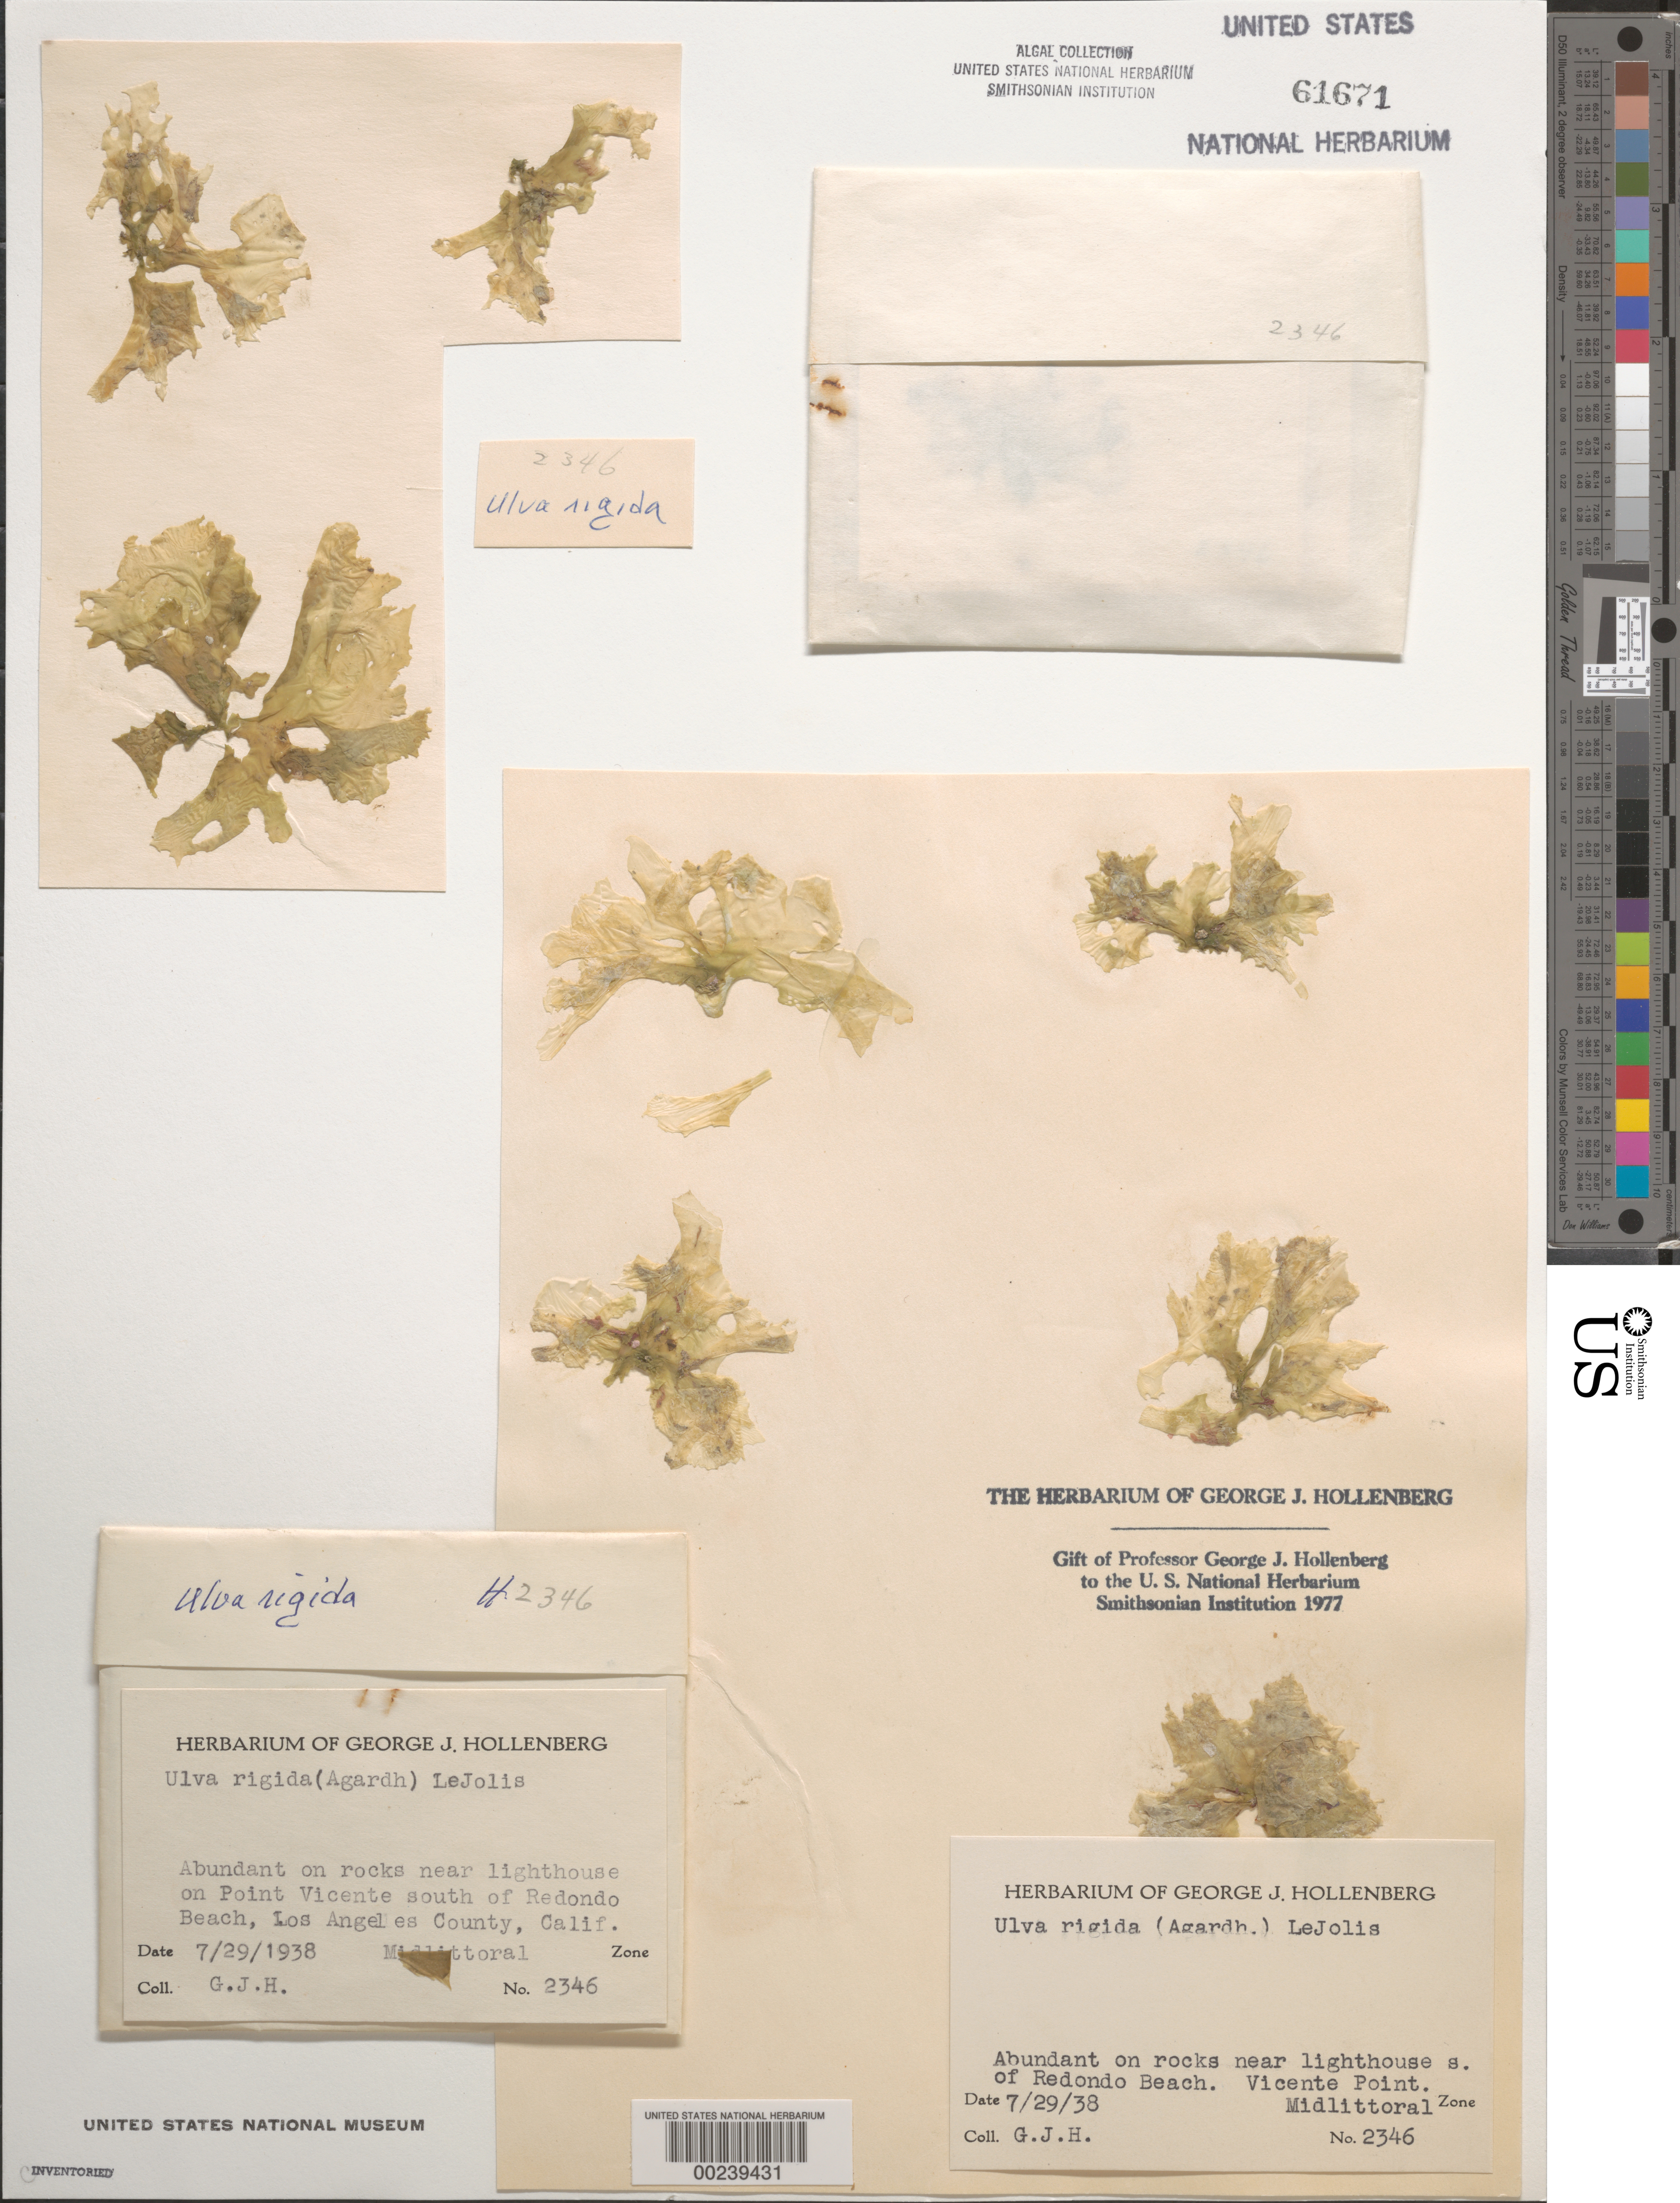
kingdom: Plantae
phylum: Chlorophyta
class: Ulvophyceae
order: Ulvales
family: Ulvaceae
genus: Ulva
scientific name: Ulva rigida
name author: C. Agardh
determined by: Hollenberg, George J.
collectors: G. Hollenberg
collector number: GJH 2346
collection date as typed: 29 Jul 1938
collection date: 1938-07-29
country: United States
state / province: California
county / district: Los Angeles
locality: Point Vicente, south of Redondo Beach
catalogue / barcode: US 61671